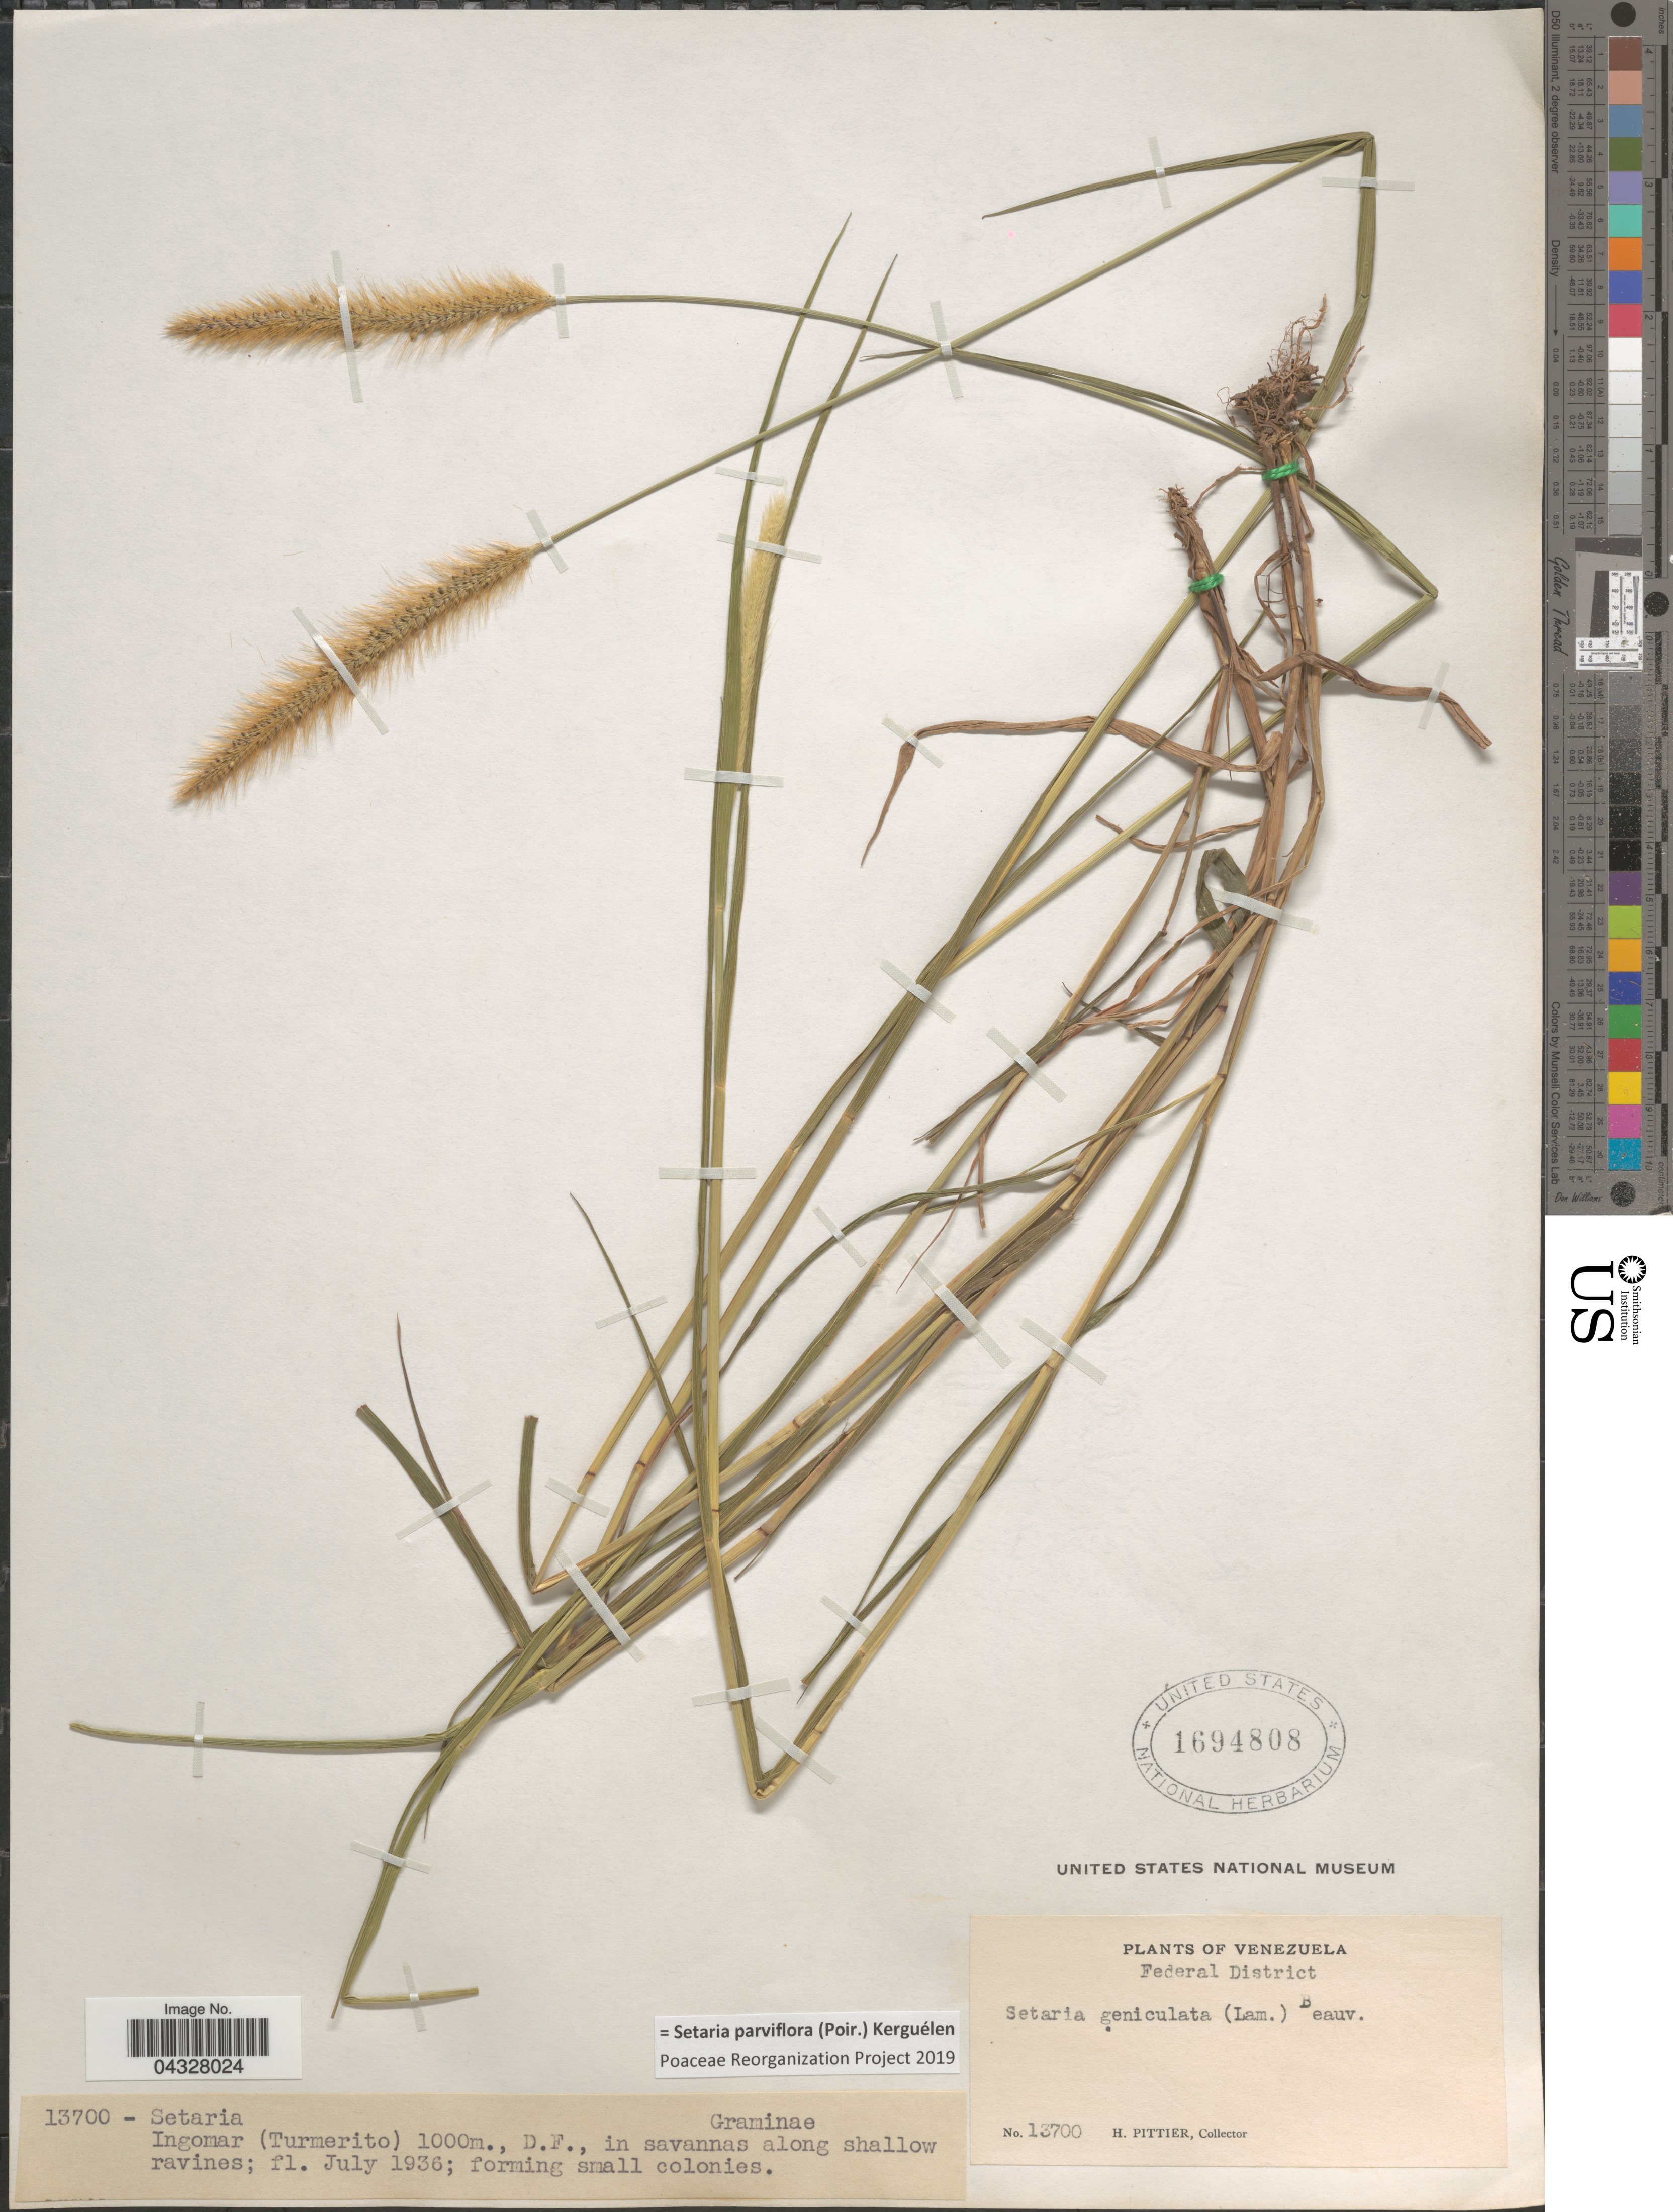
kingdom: Plantae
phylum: Tracheophyta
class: Liliopsida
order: Poales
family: Poaceae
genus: Setaria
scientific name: Setaria parviflora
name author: (Poir.) Kerguélen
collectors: H. F. Pittier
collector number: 13700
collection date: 1936-07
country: Venezuela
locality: Federal District. Ingomar (Turmerito)., D.F.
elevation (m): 1000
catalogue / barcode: US 1694808